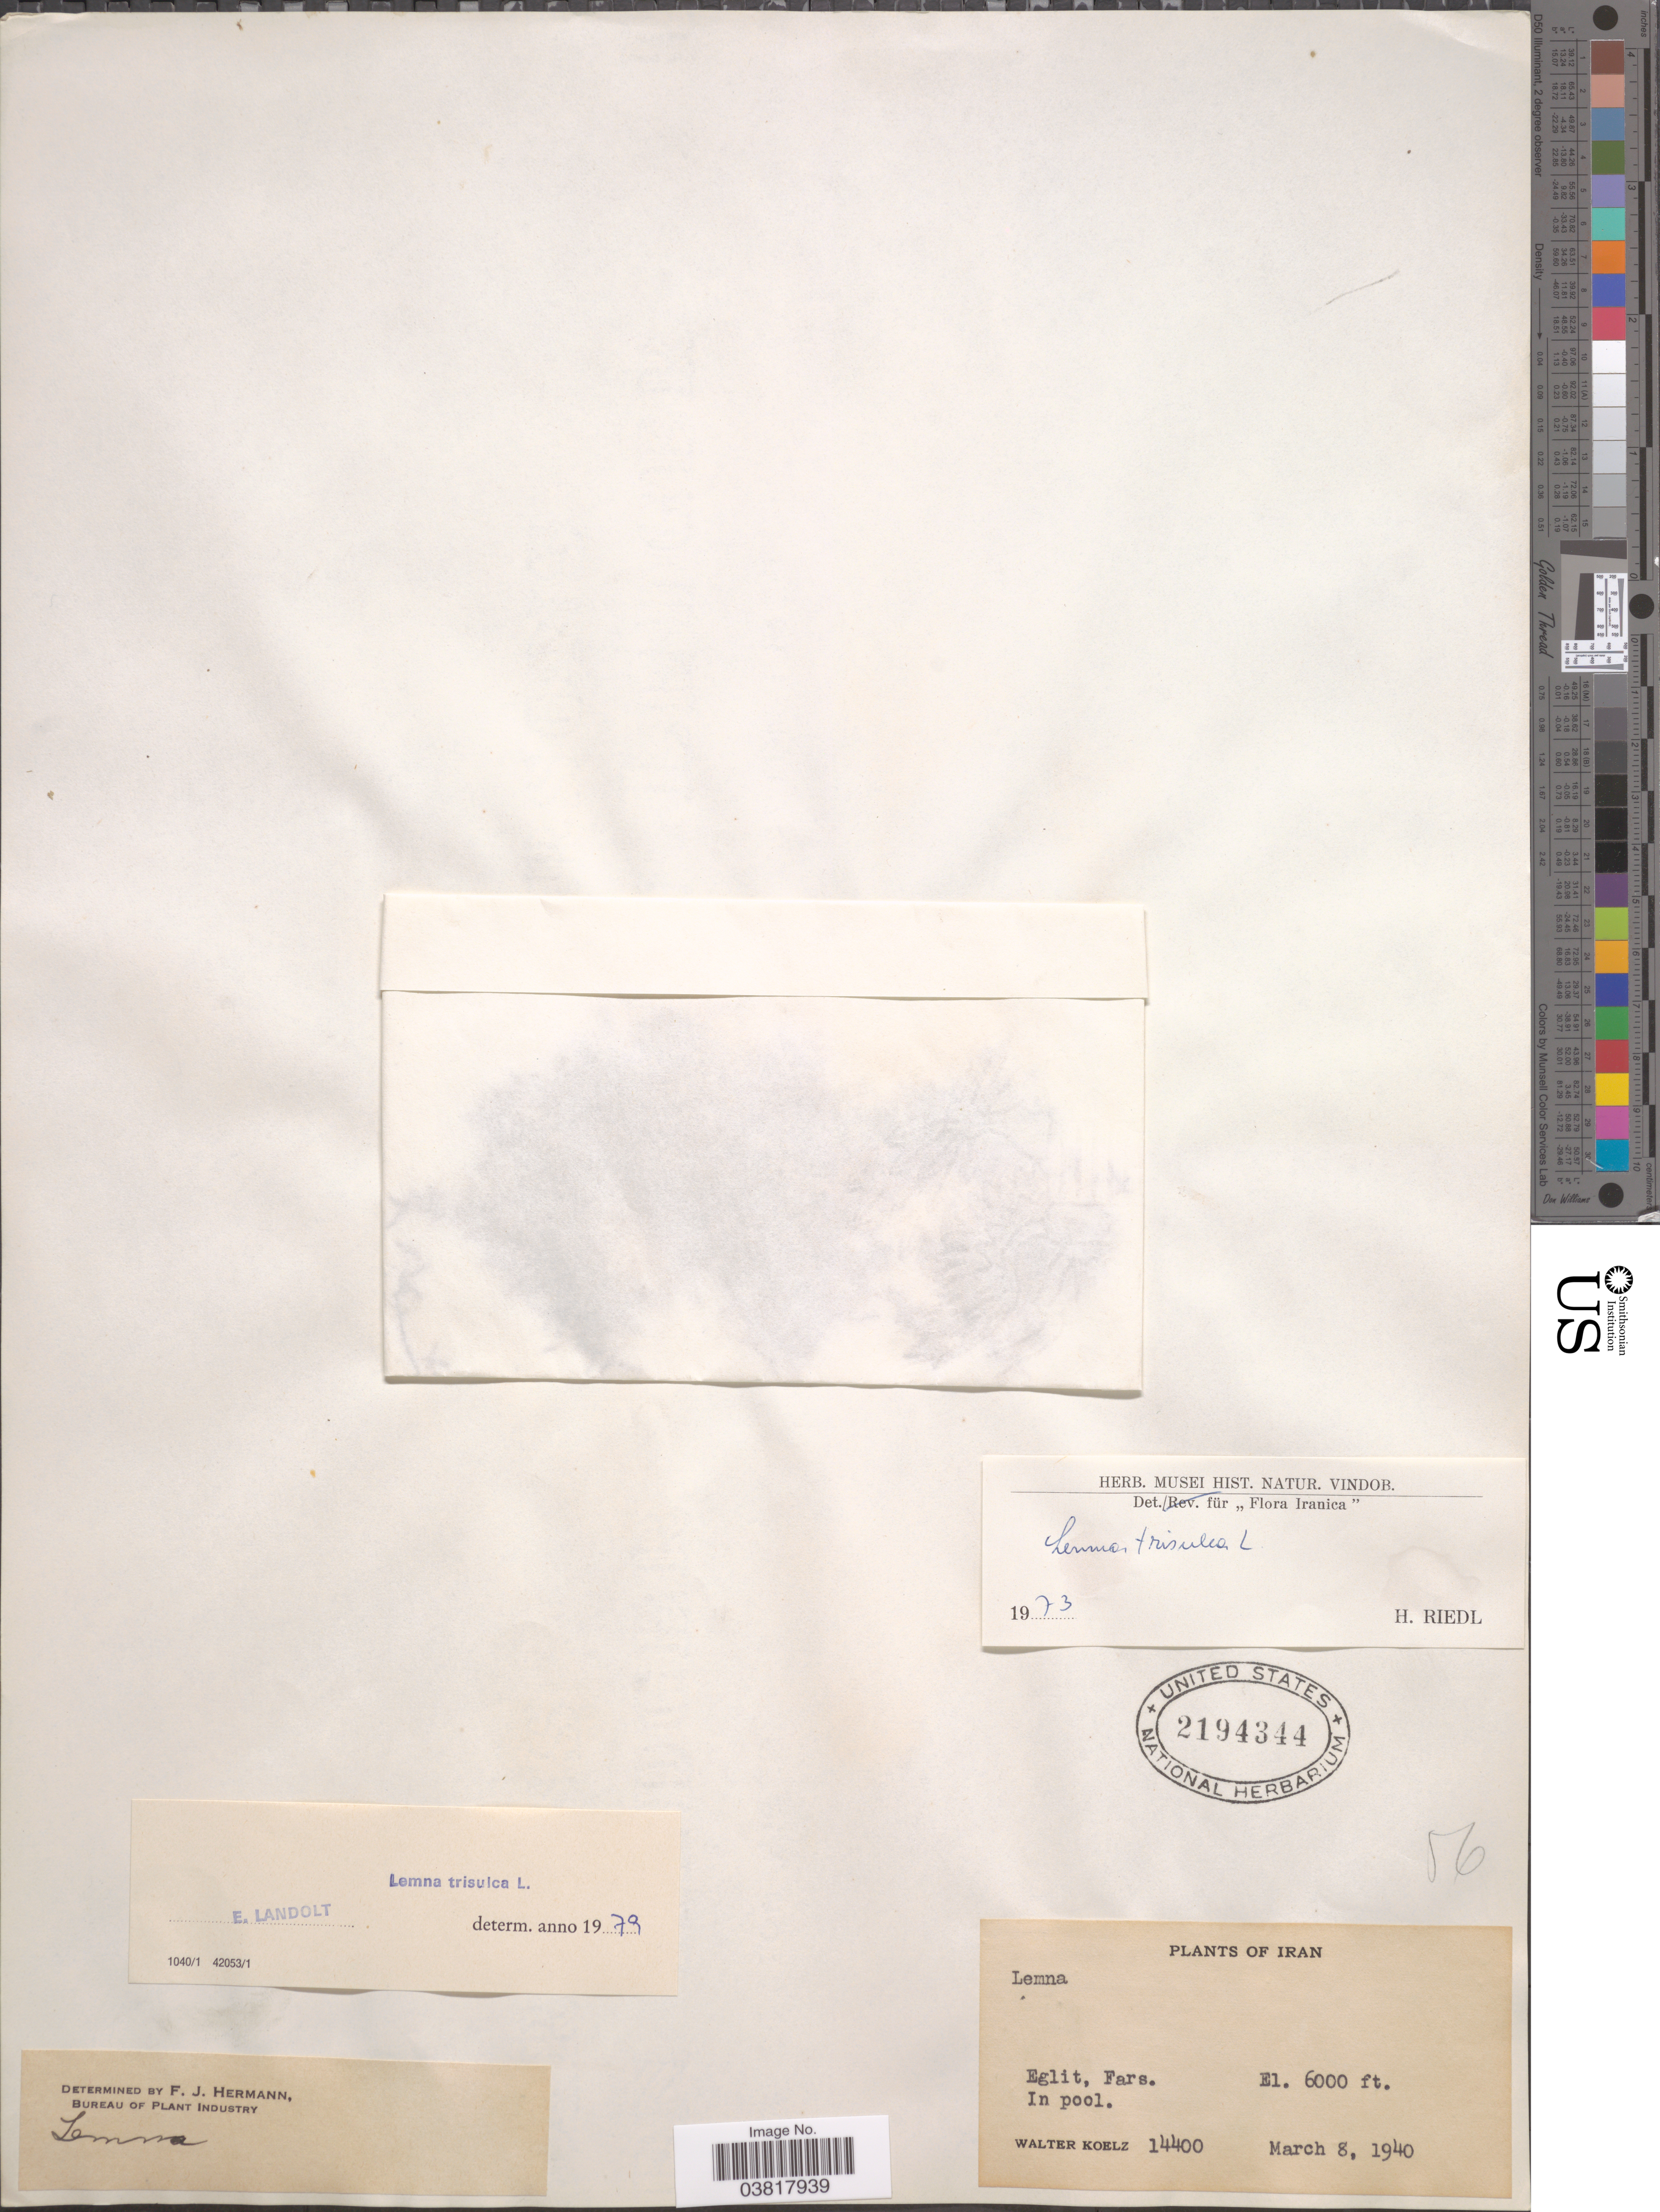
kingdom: Plantae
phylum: Tracheophyta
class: Liliopsida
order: Alismatales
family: Araceae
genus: Lemna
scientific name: Lemna trisulca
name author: L.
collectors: W. N. Koelz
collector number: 14400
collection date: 1940-03-08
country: Iran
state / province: Fars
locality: Eglit.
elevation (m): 1829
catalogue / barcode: US 2194344